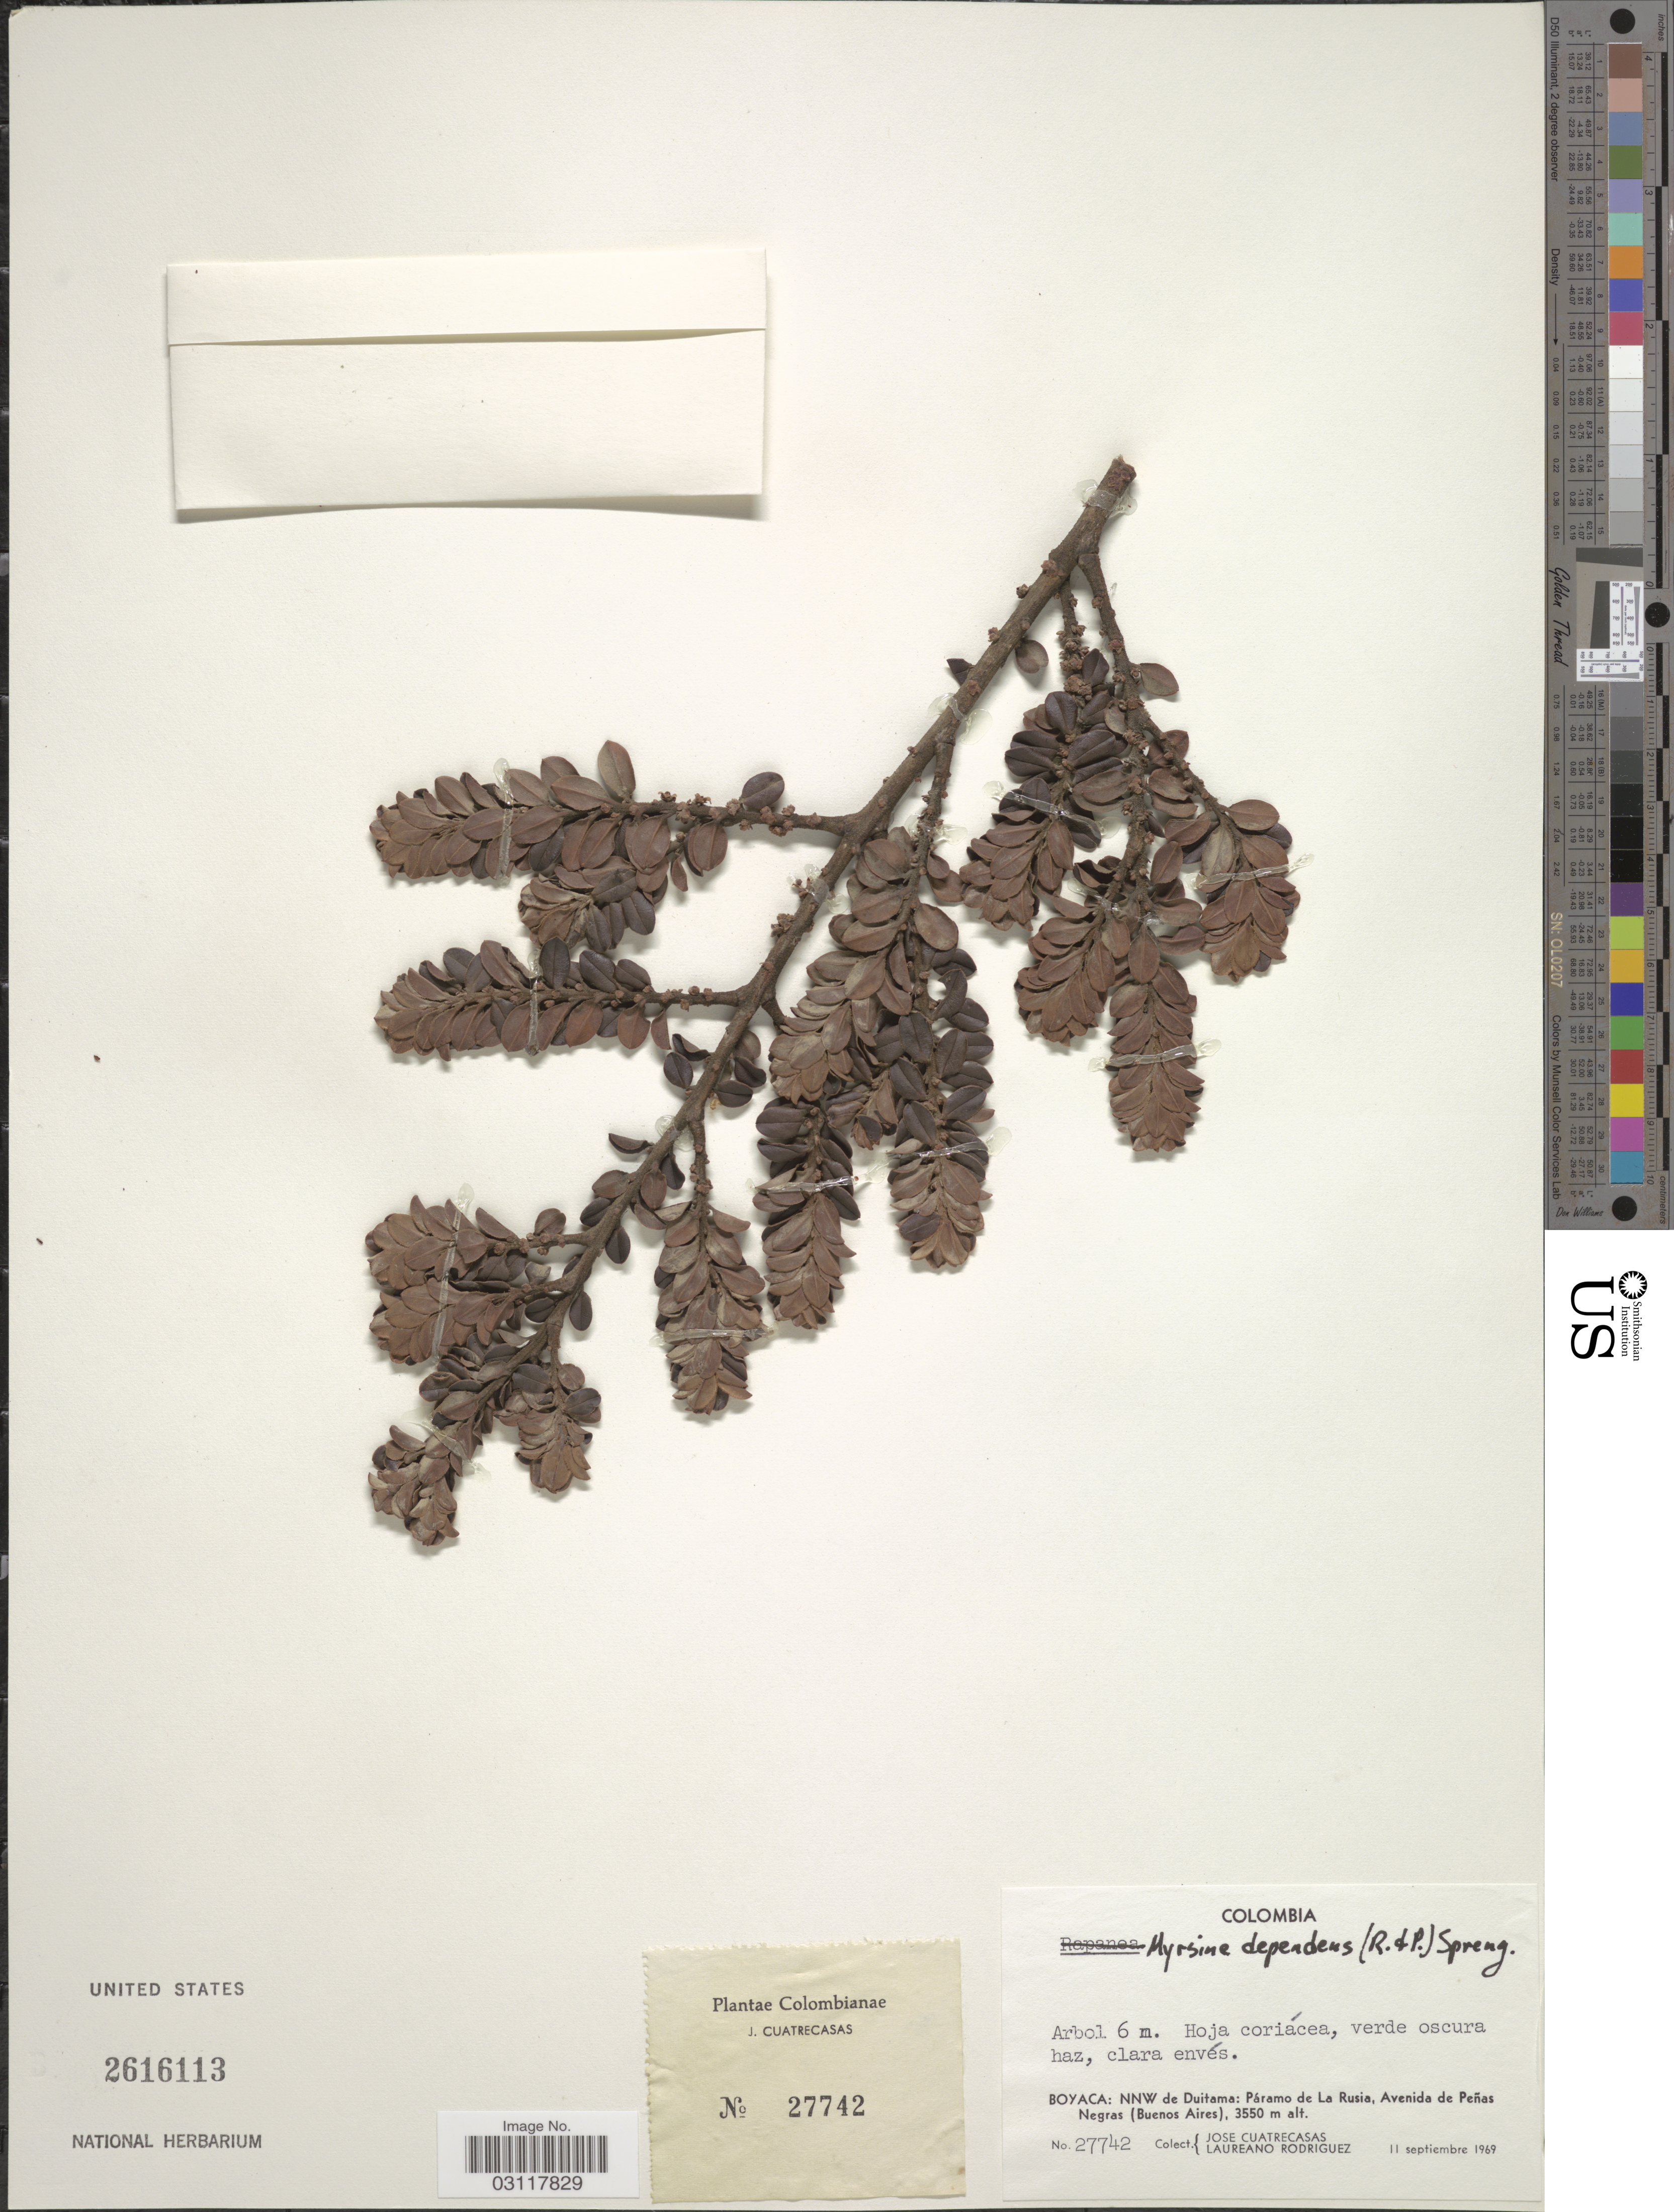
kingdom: Plantae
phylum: Tracheophyta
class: Magnoliopsida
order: Ericales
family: Primulaceae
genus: Rapanea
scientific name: Rapanea dependens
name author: (Ruiz & Pav.) Mez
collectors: J. Cuatrecasas & L. Rodriguez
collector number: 27742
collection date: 1969-09-11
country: Colombia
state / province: Boyacá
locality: NNW de Duitama: Páramo de La Rusia, Avenida de Peñas Negras (Buenos Aires).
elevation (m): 3550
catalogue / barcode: US 2616113